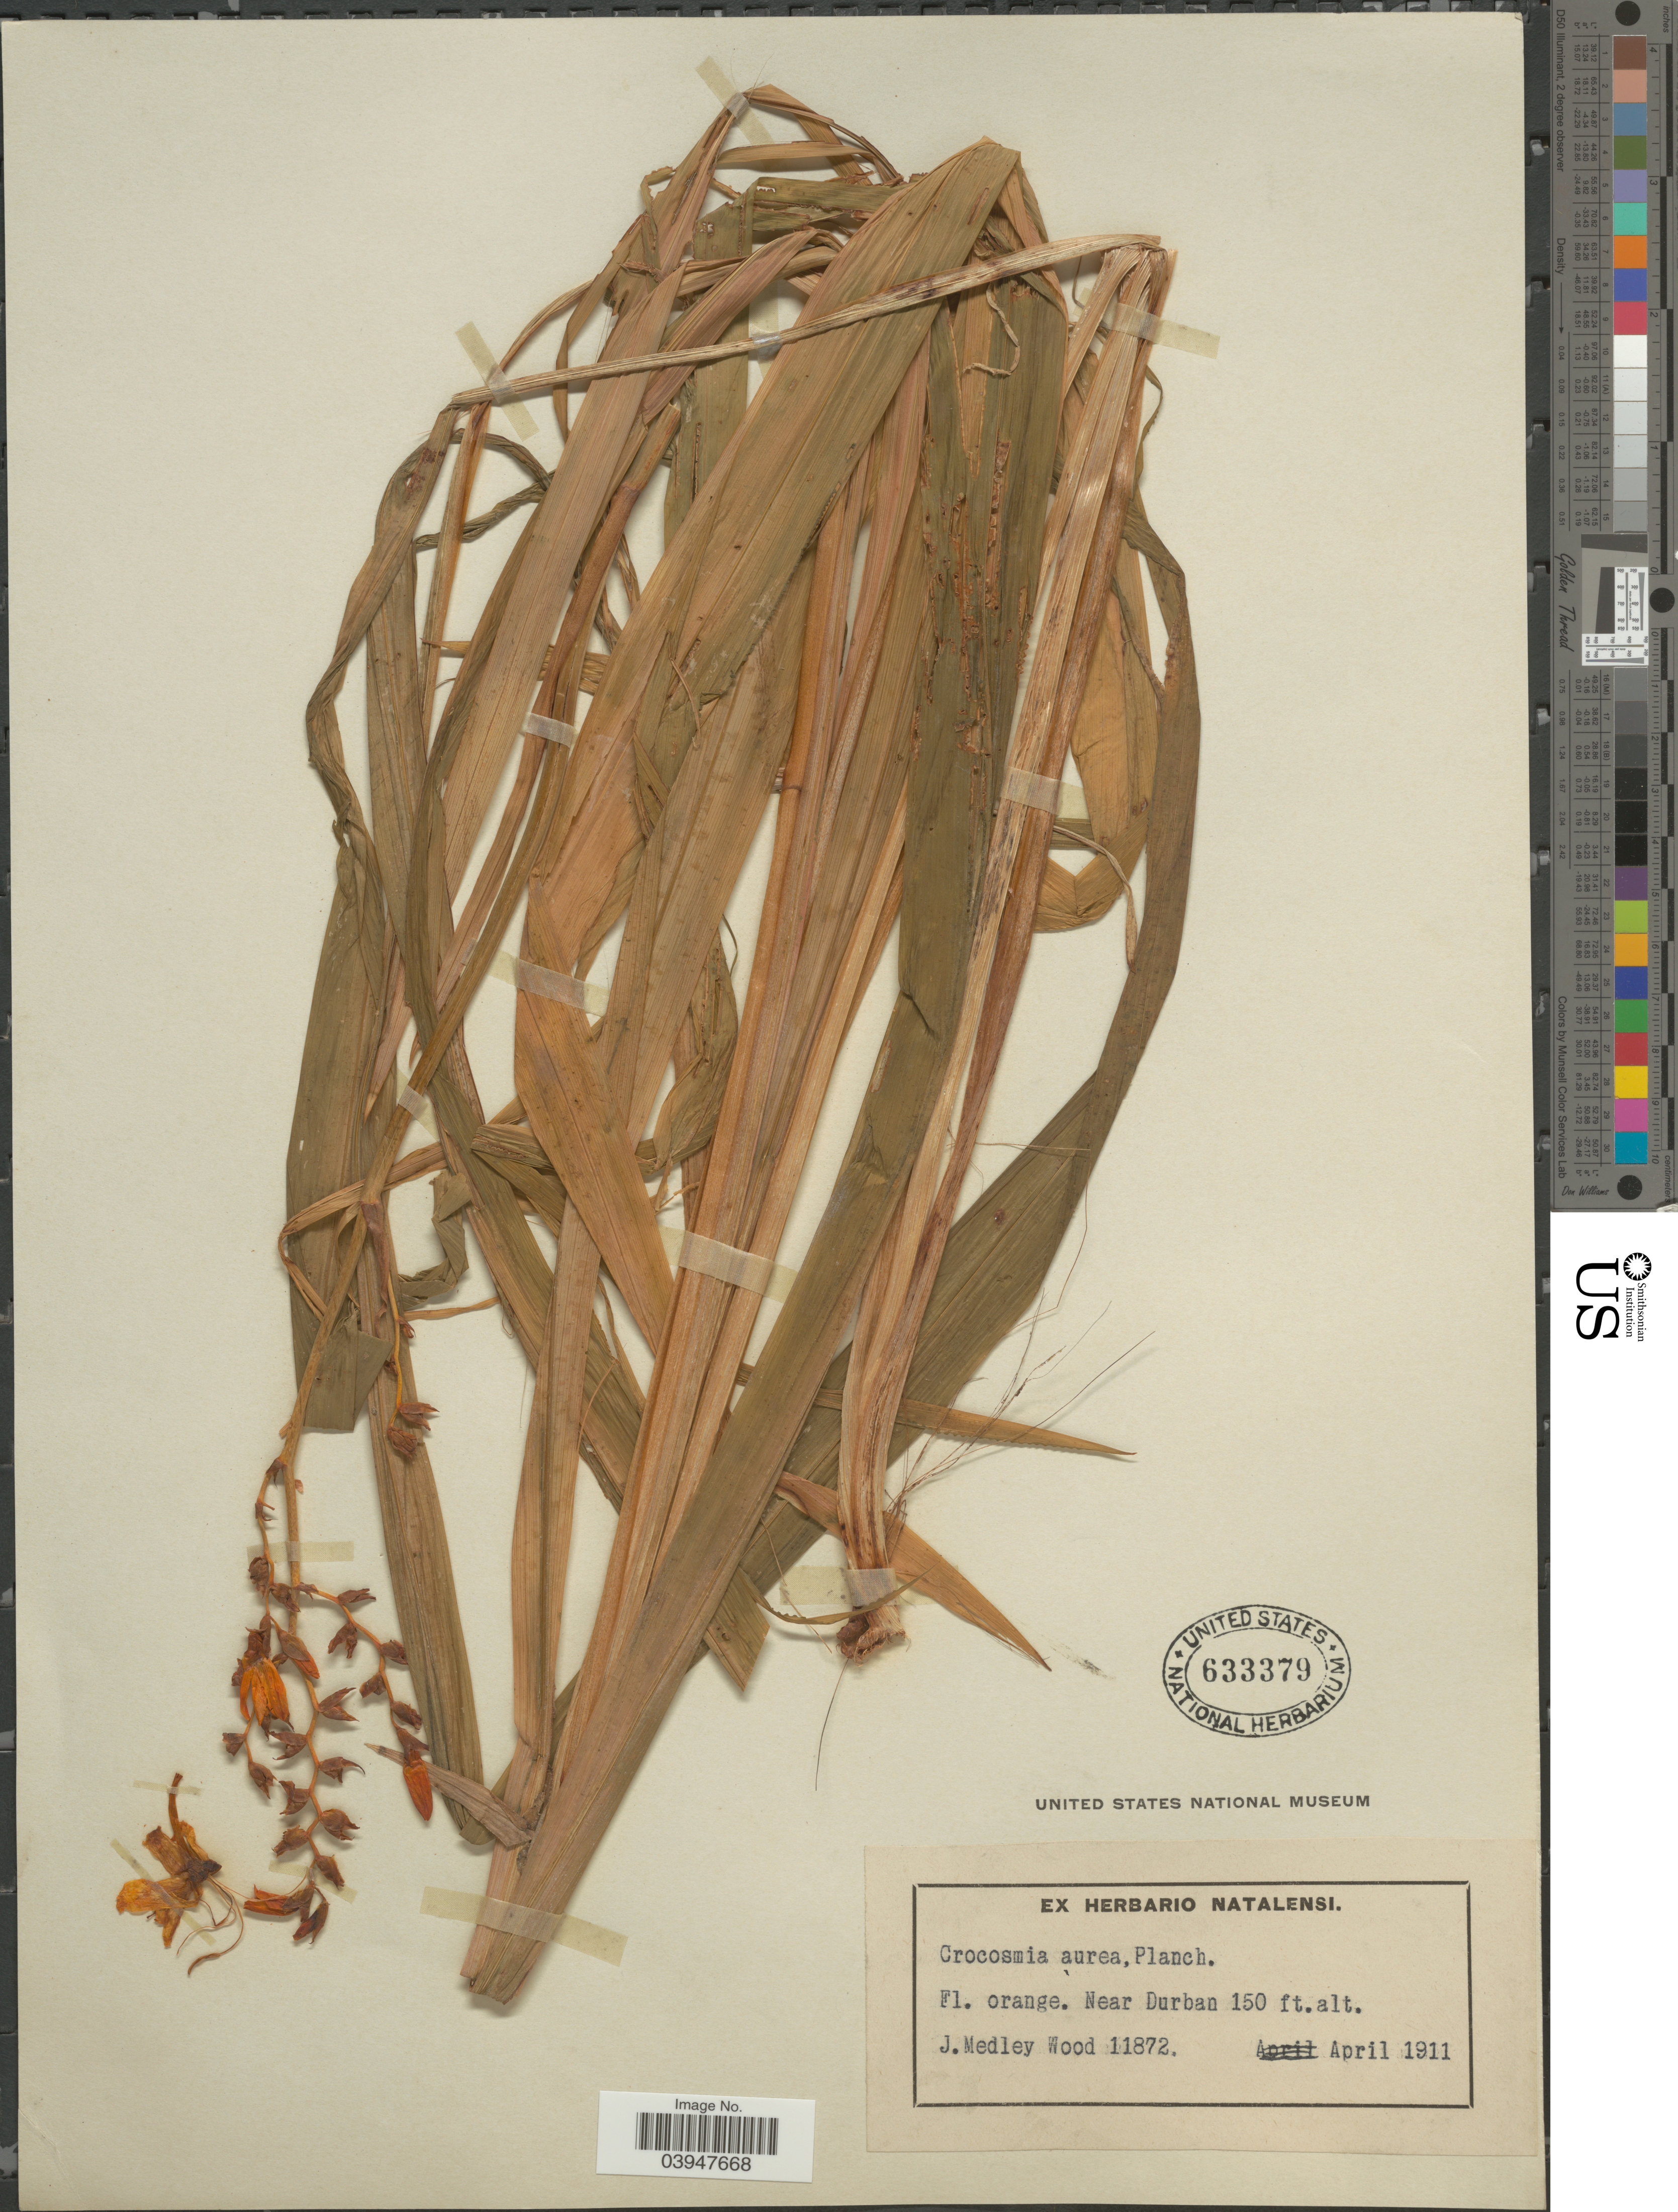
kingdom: Plantae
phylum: Tracheophyta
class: Liliopsida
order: Asparagales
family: Iridaceae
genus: Crocosmia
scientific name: Crocosmia aurea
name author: (Pappe ex Hook.) Planch.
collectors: J. Medley Wood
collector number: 11872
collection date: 1911-04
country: South Africa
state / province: KwaZulu-Natal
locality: Near Durban.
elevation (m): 46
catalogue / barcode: US 633379